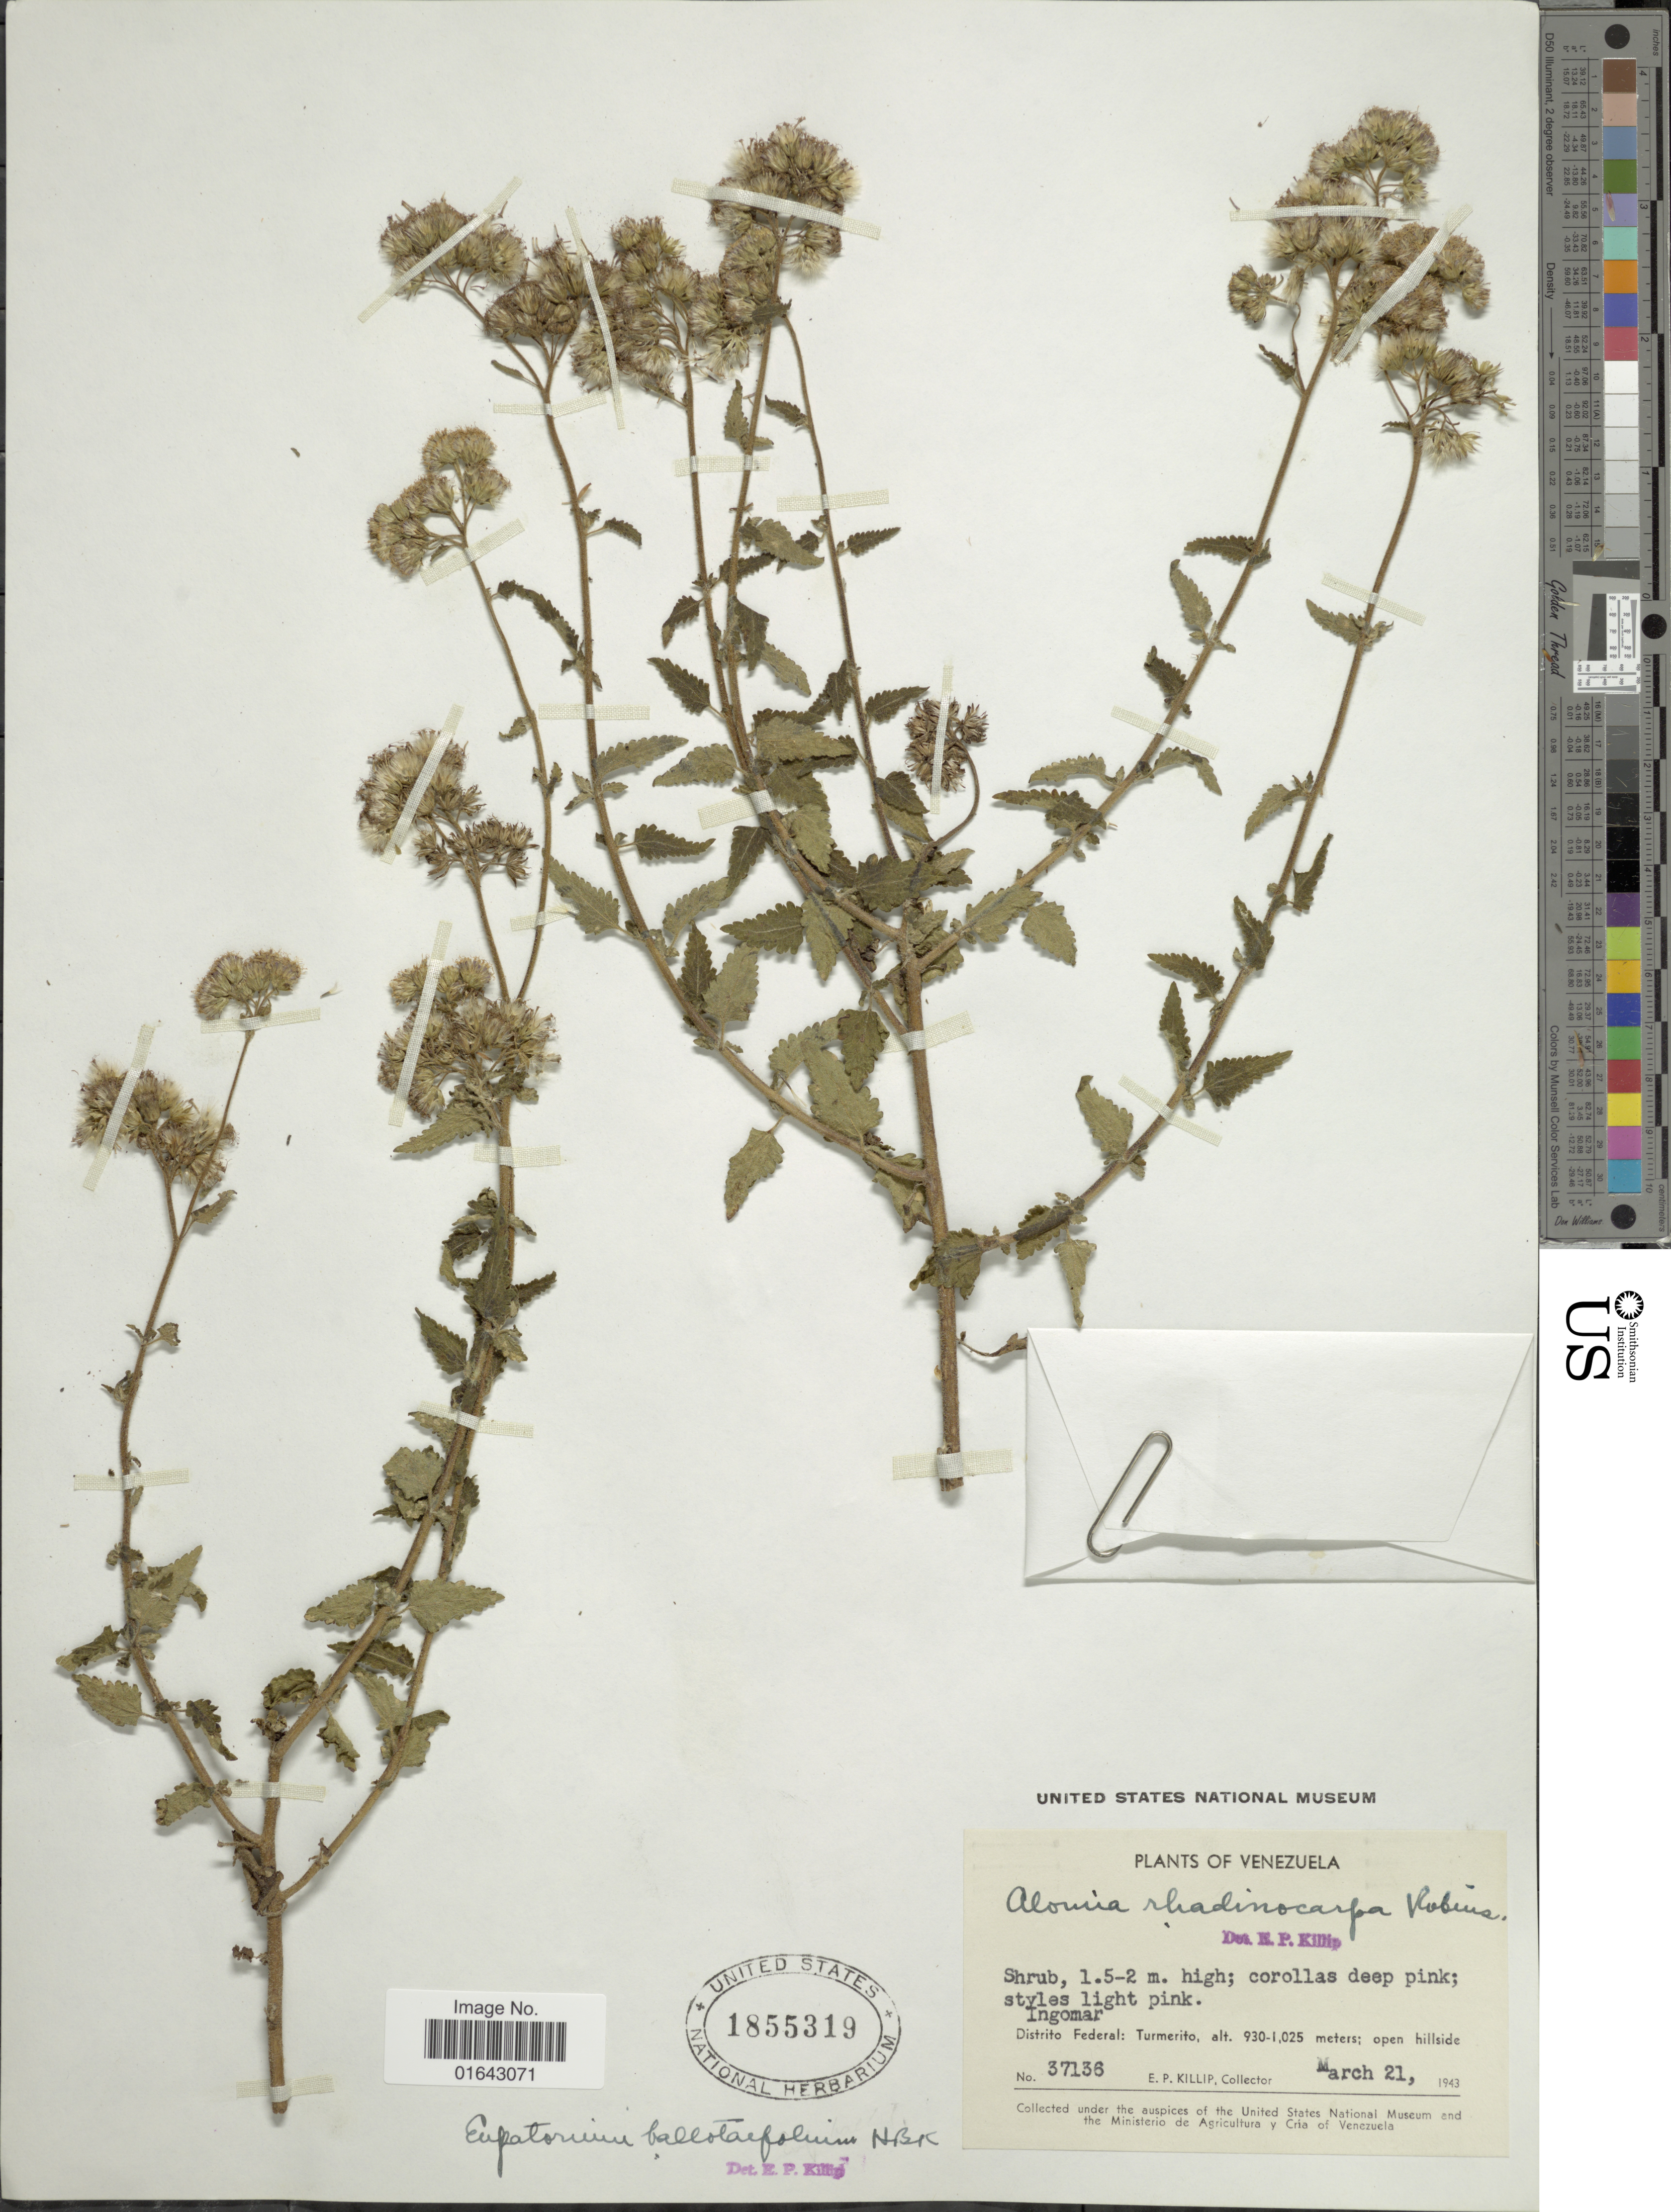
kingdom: Plantae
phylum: Tracheophyta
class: Magnoliopsida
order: Asterales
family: Asteraceae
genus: Conocliniopsis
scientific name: Conocliniopsis prasiifolia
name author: (DC.) R.M. King & H. Rob.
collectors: E. P. Killip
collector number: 37136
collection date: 1943-03-21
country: Venezuela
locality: Distrito Federal: Turmerito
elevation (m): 930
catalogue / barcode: US 1855319